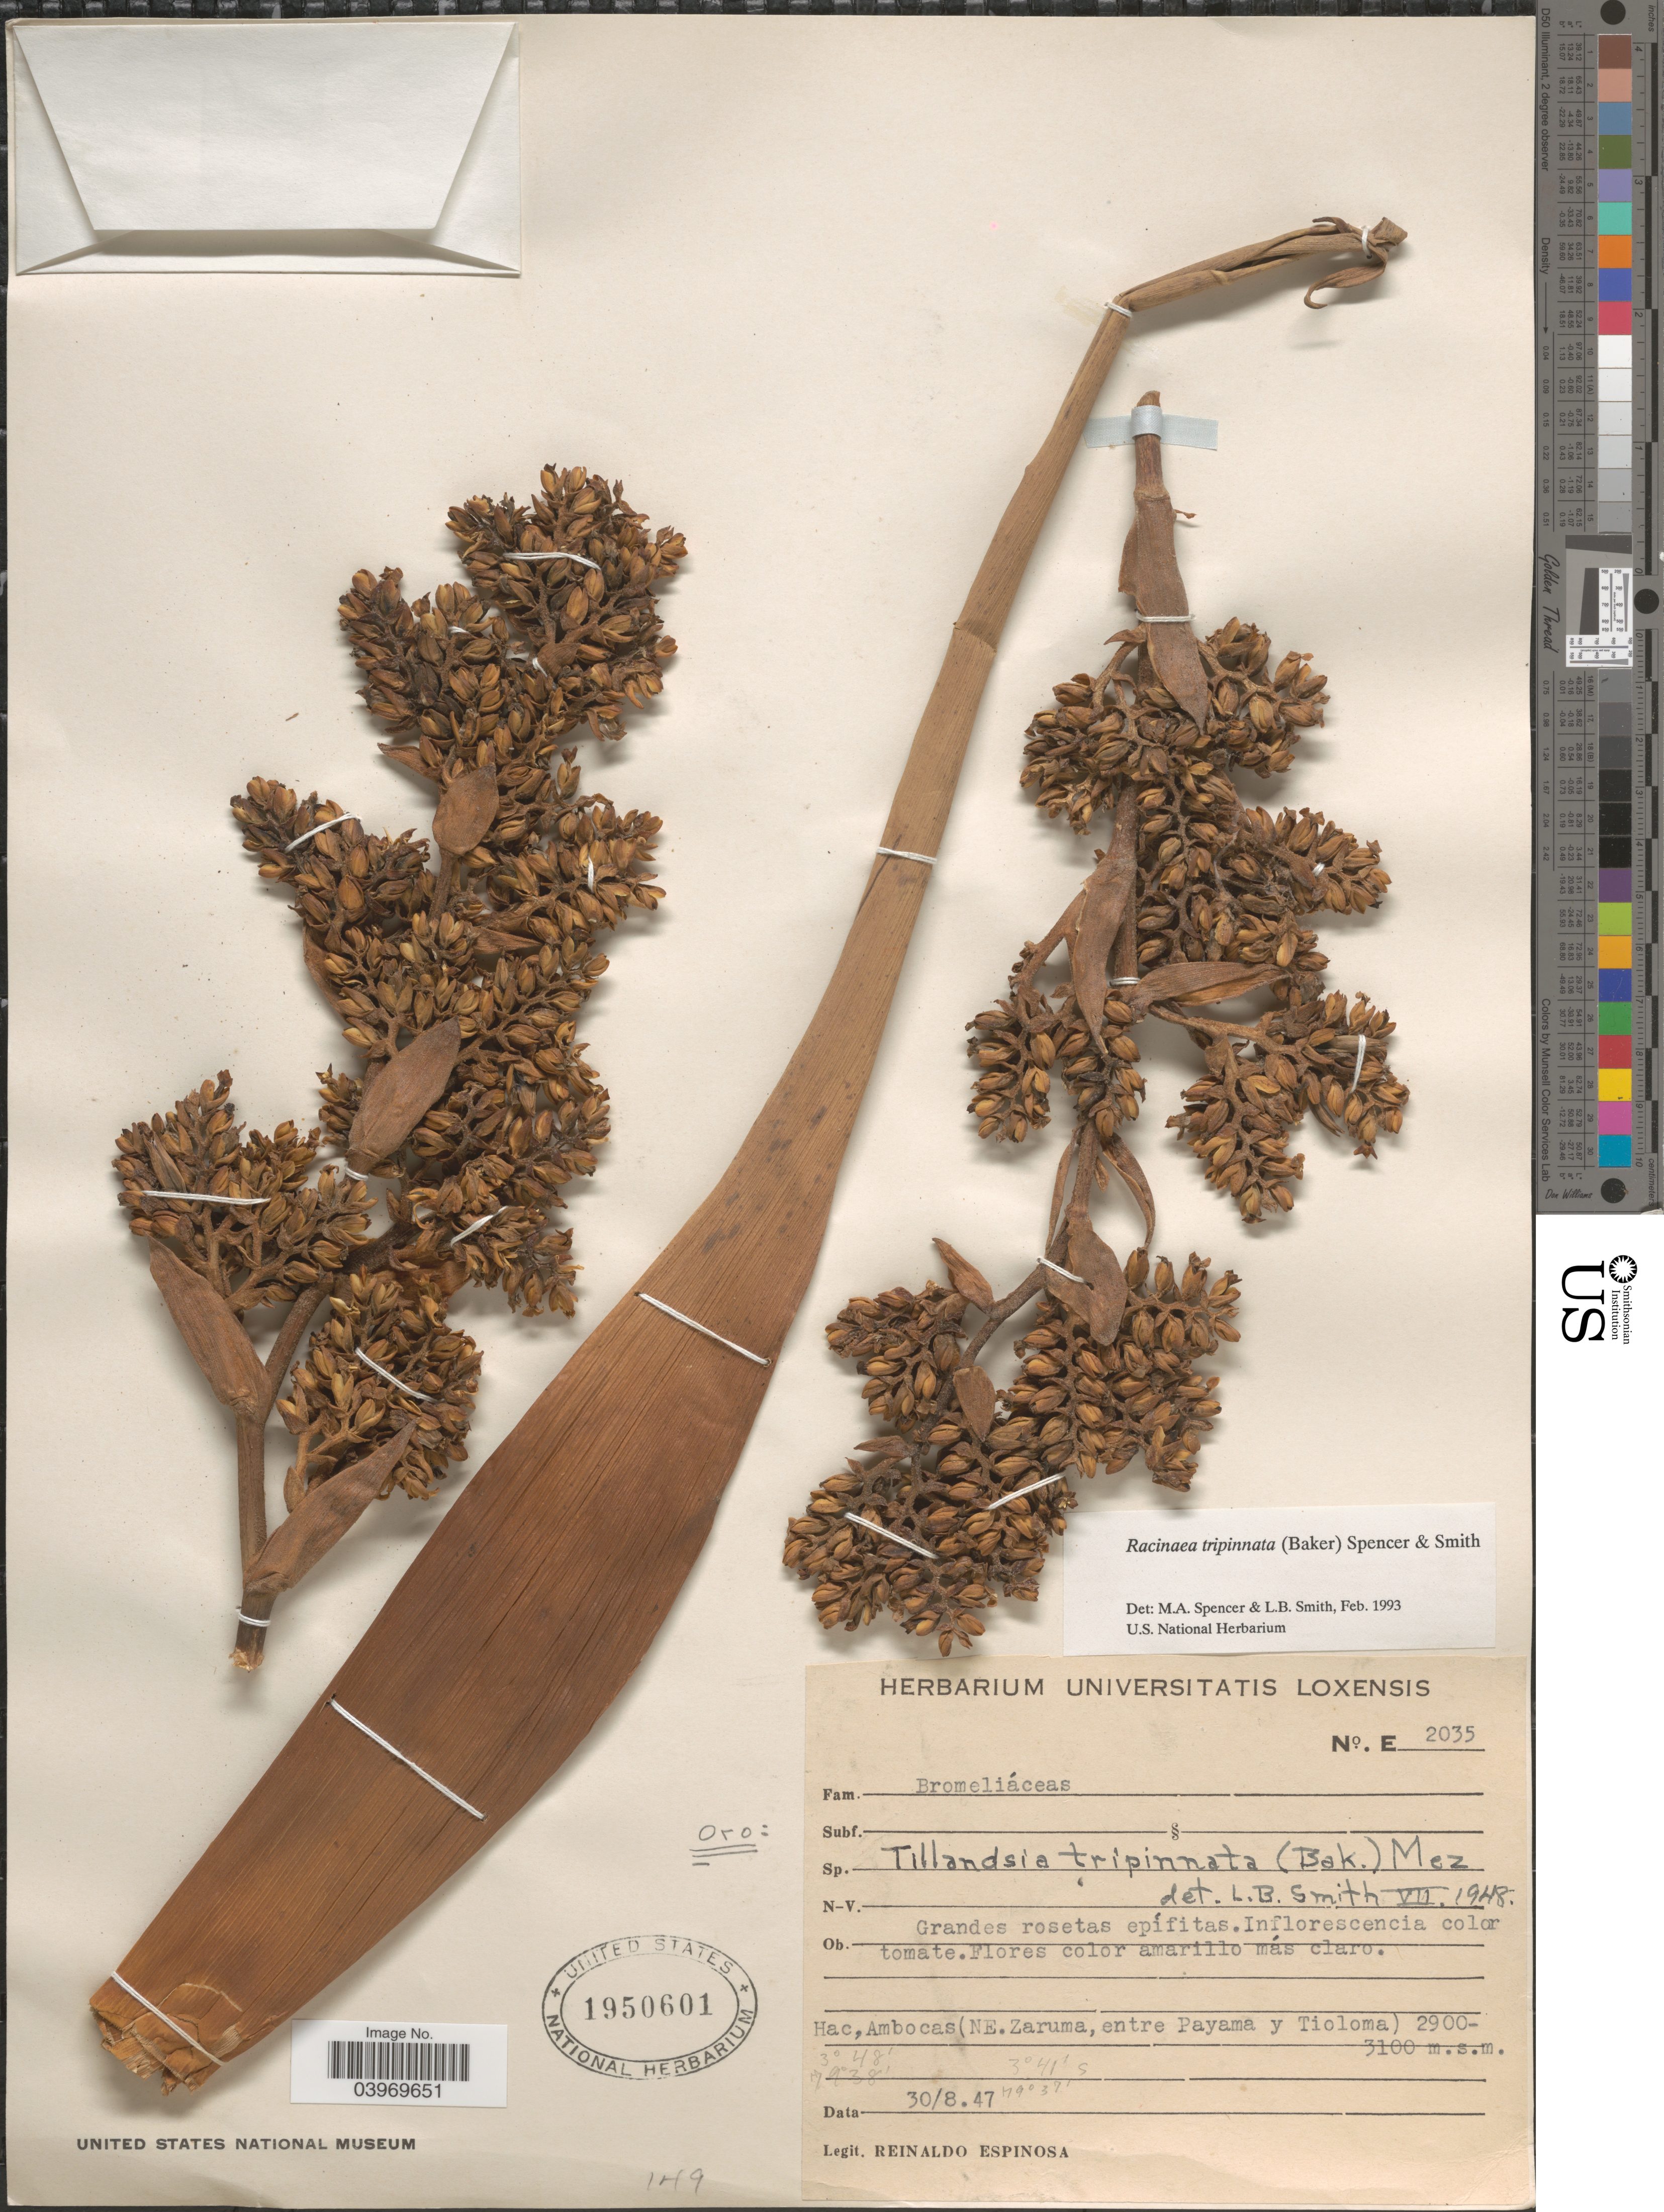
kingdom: Plantae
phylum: Tracheophyta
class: Liliopsida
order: Poales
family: Bromeliaceae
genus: Racinaea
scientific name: Racinaea tripinnata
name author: (Baker) M.A. Spencer & L.B. Sm.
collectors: R. Espinosa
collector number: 2035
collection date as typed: Transcribed d/m/y: 30/8/47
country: Ecuador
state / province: El Oro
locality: Ambocas (NE. Zaruma, entre Payama y Tioloma).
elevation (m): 2900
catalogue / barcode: US 1950601